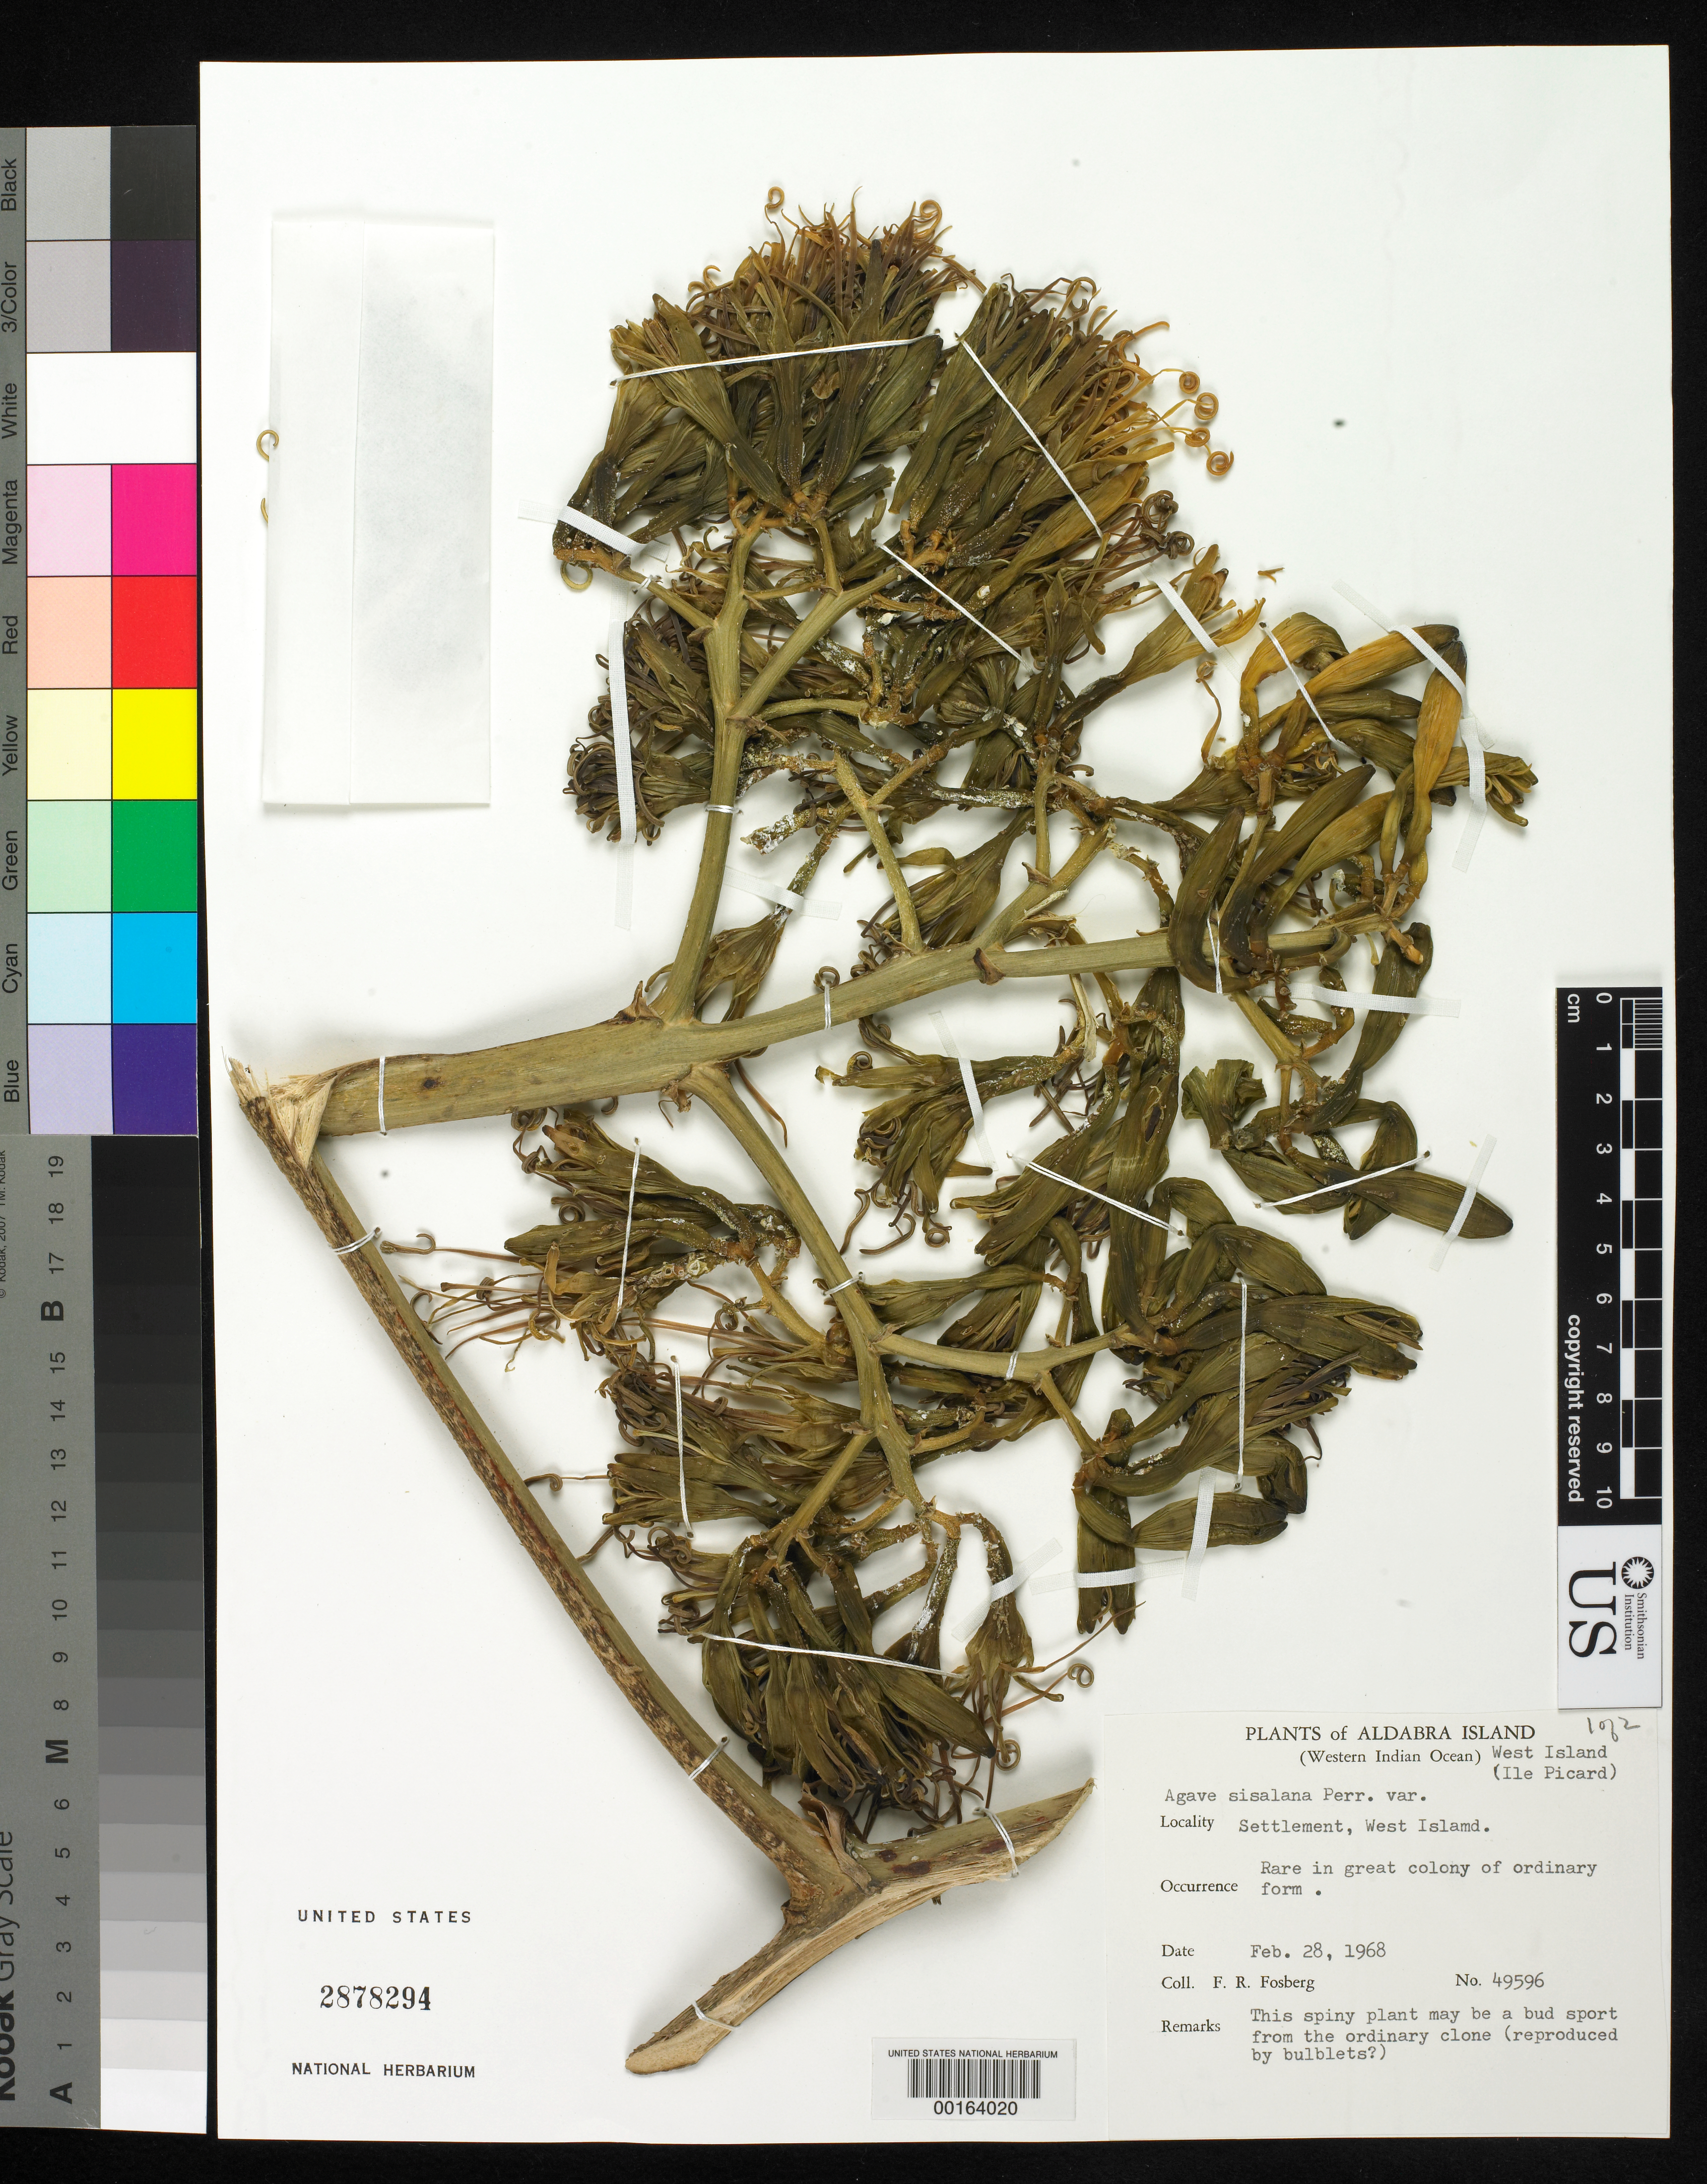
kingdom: Plantae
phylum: Tracheophyta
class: Liliopsida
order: Asparagales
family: Asparagaceae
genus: Agave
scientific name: Agave sisalana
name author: Perrine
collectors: F. R. Fosberg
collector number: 49596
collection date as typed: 28 Feb 1968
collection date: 1968-02-28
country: Seychelles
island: Aldabra Atoll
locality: West Islet. (Ile Picard), settlement, West Island. [West Island is part of Aldabra Island (Atoll).]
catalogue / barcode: US 2878294